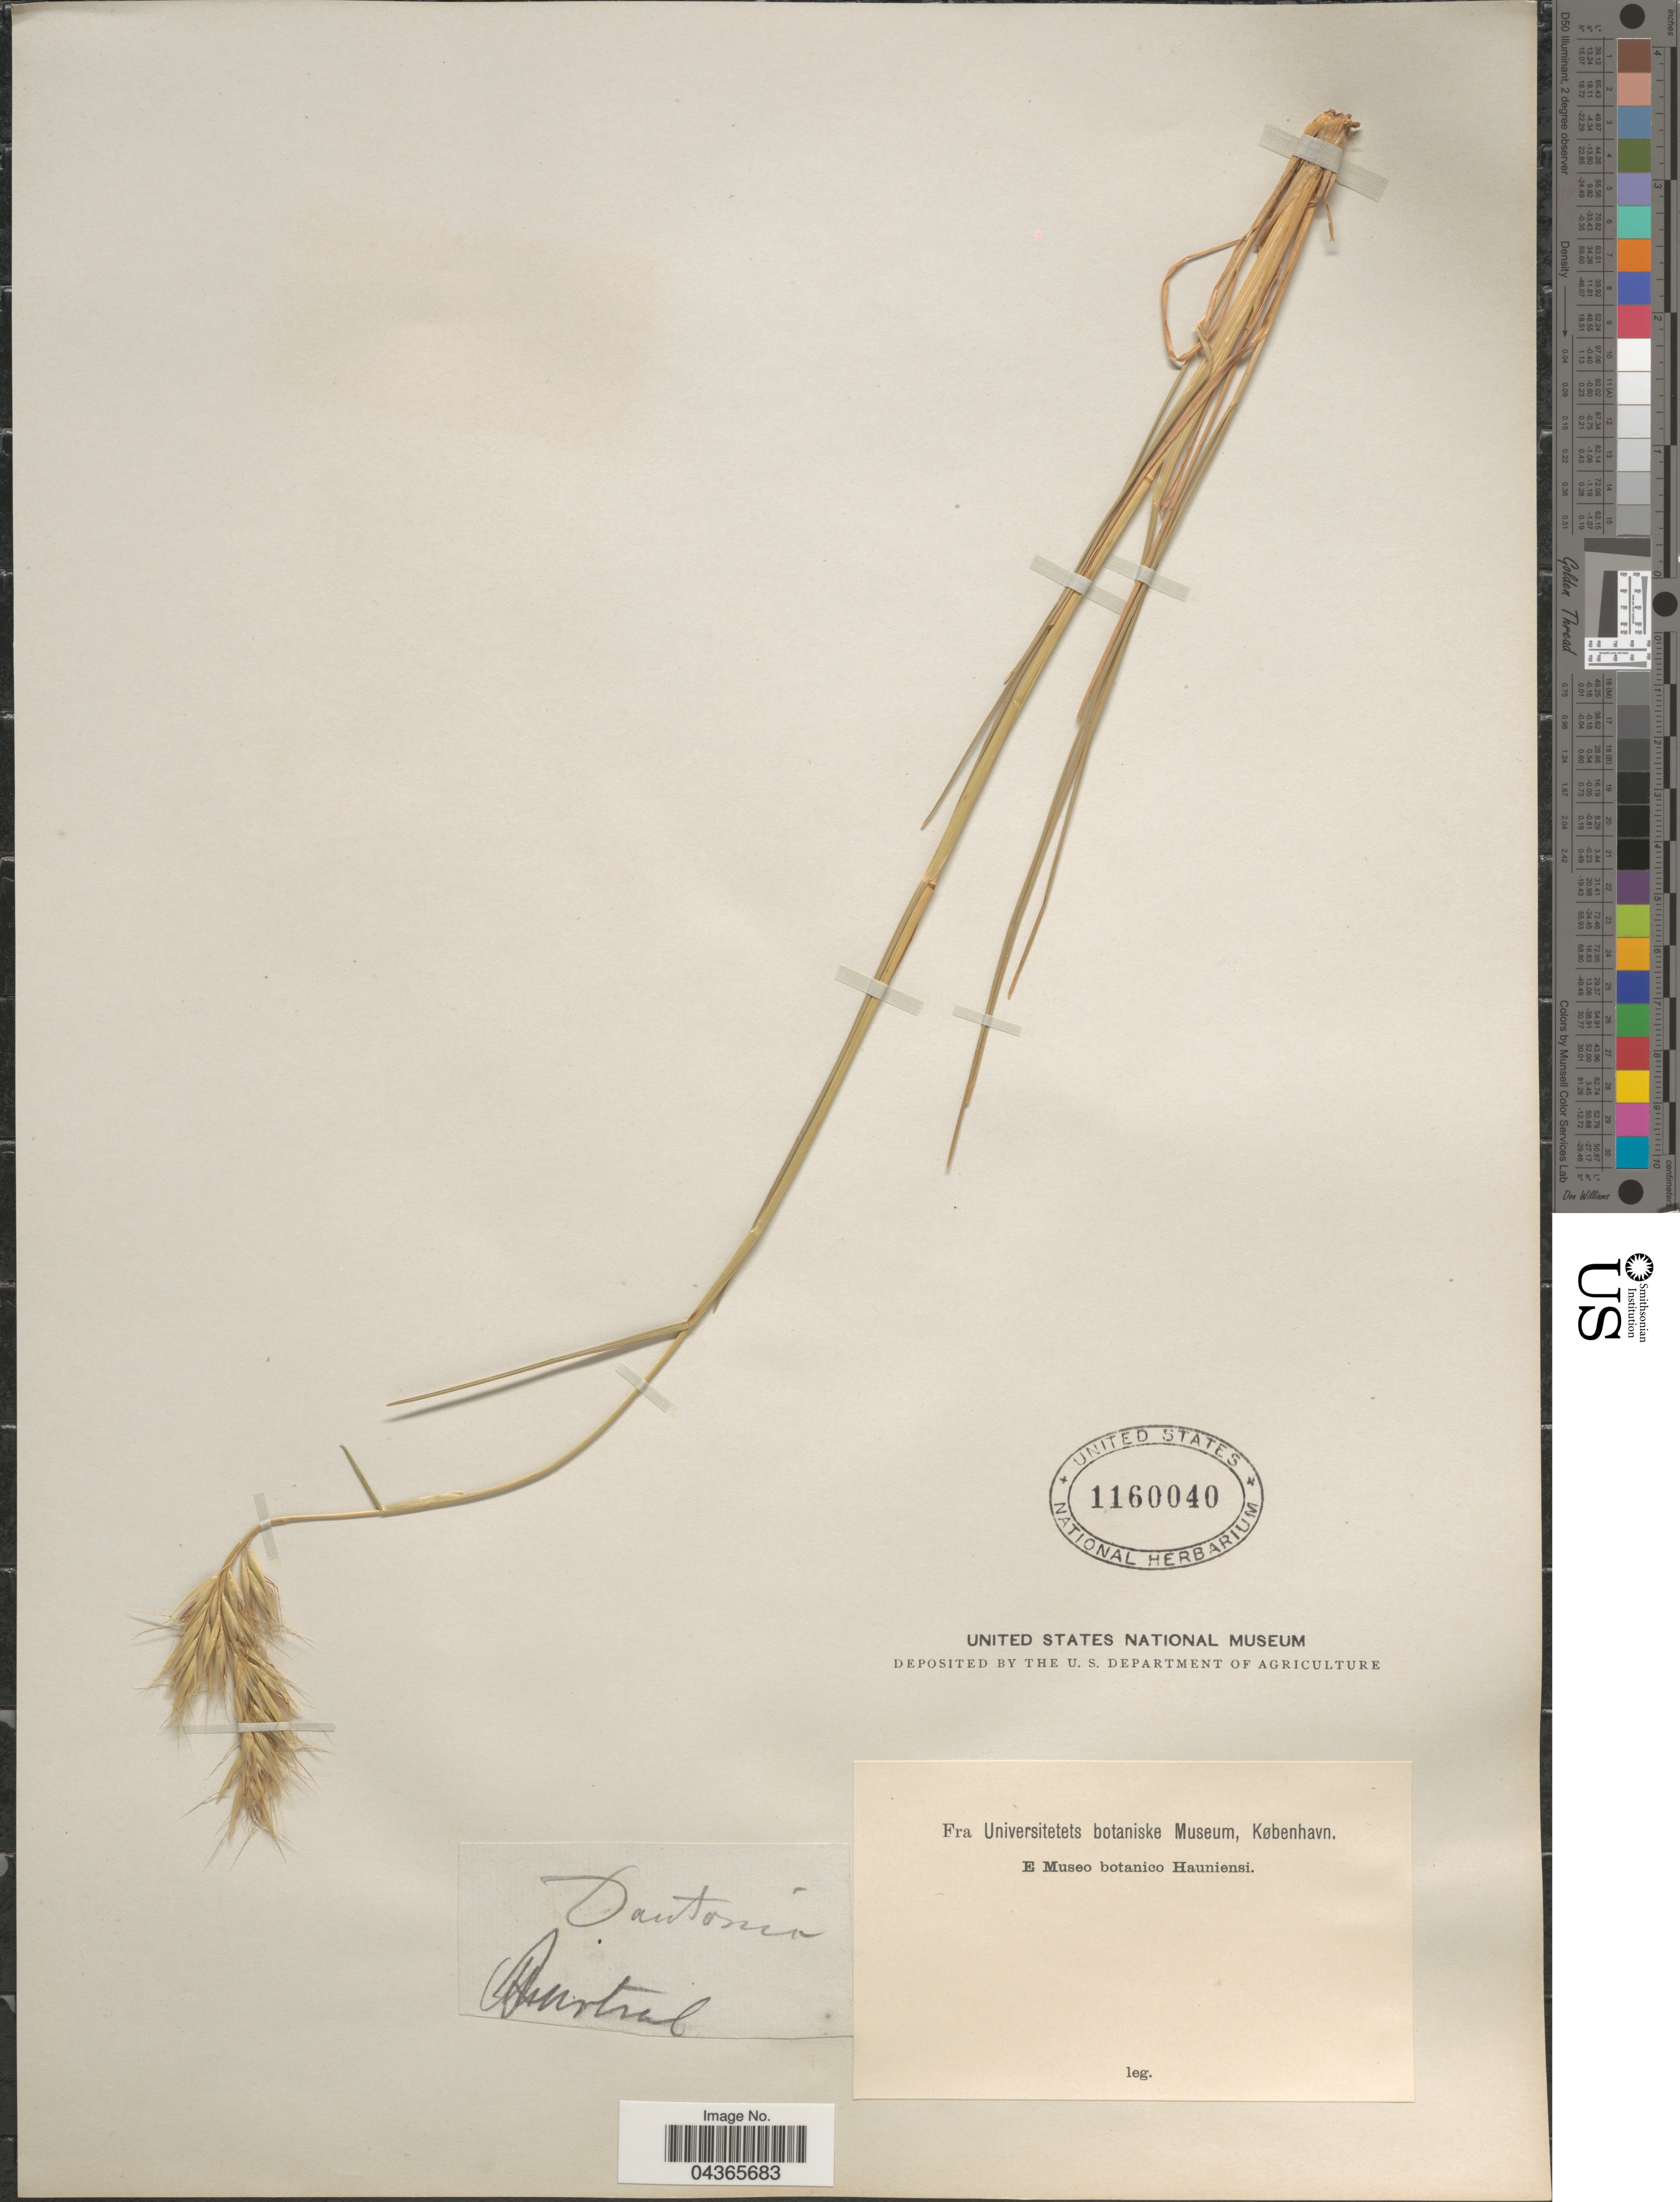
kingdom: Plantae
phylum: Tracheophyta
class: Liliopsida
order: Poales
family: Poaceae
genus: Rytidosperma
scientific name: Rytidosperma sp.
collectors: Museo Botanico Hauniense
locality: Austral.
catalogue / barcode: US 1160040